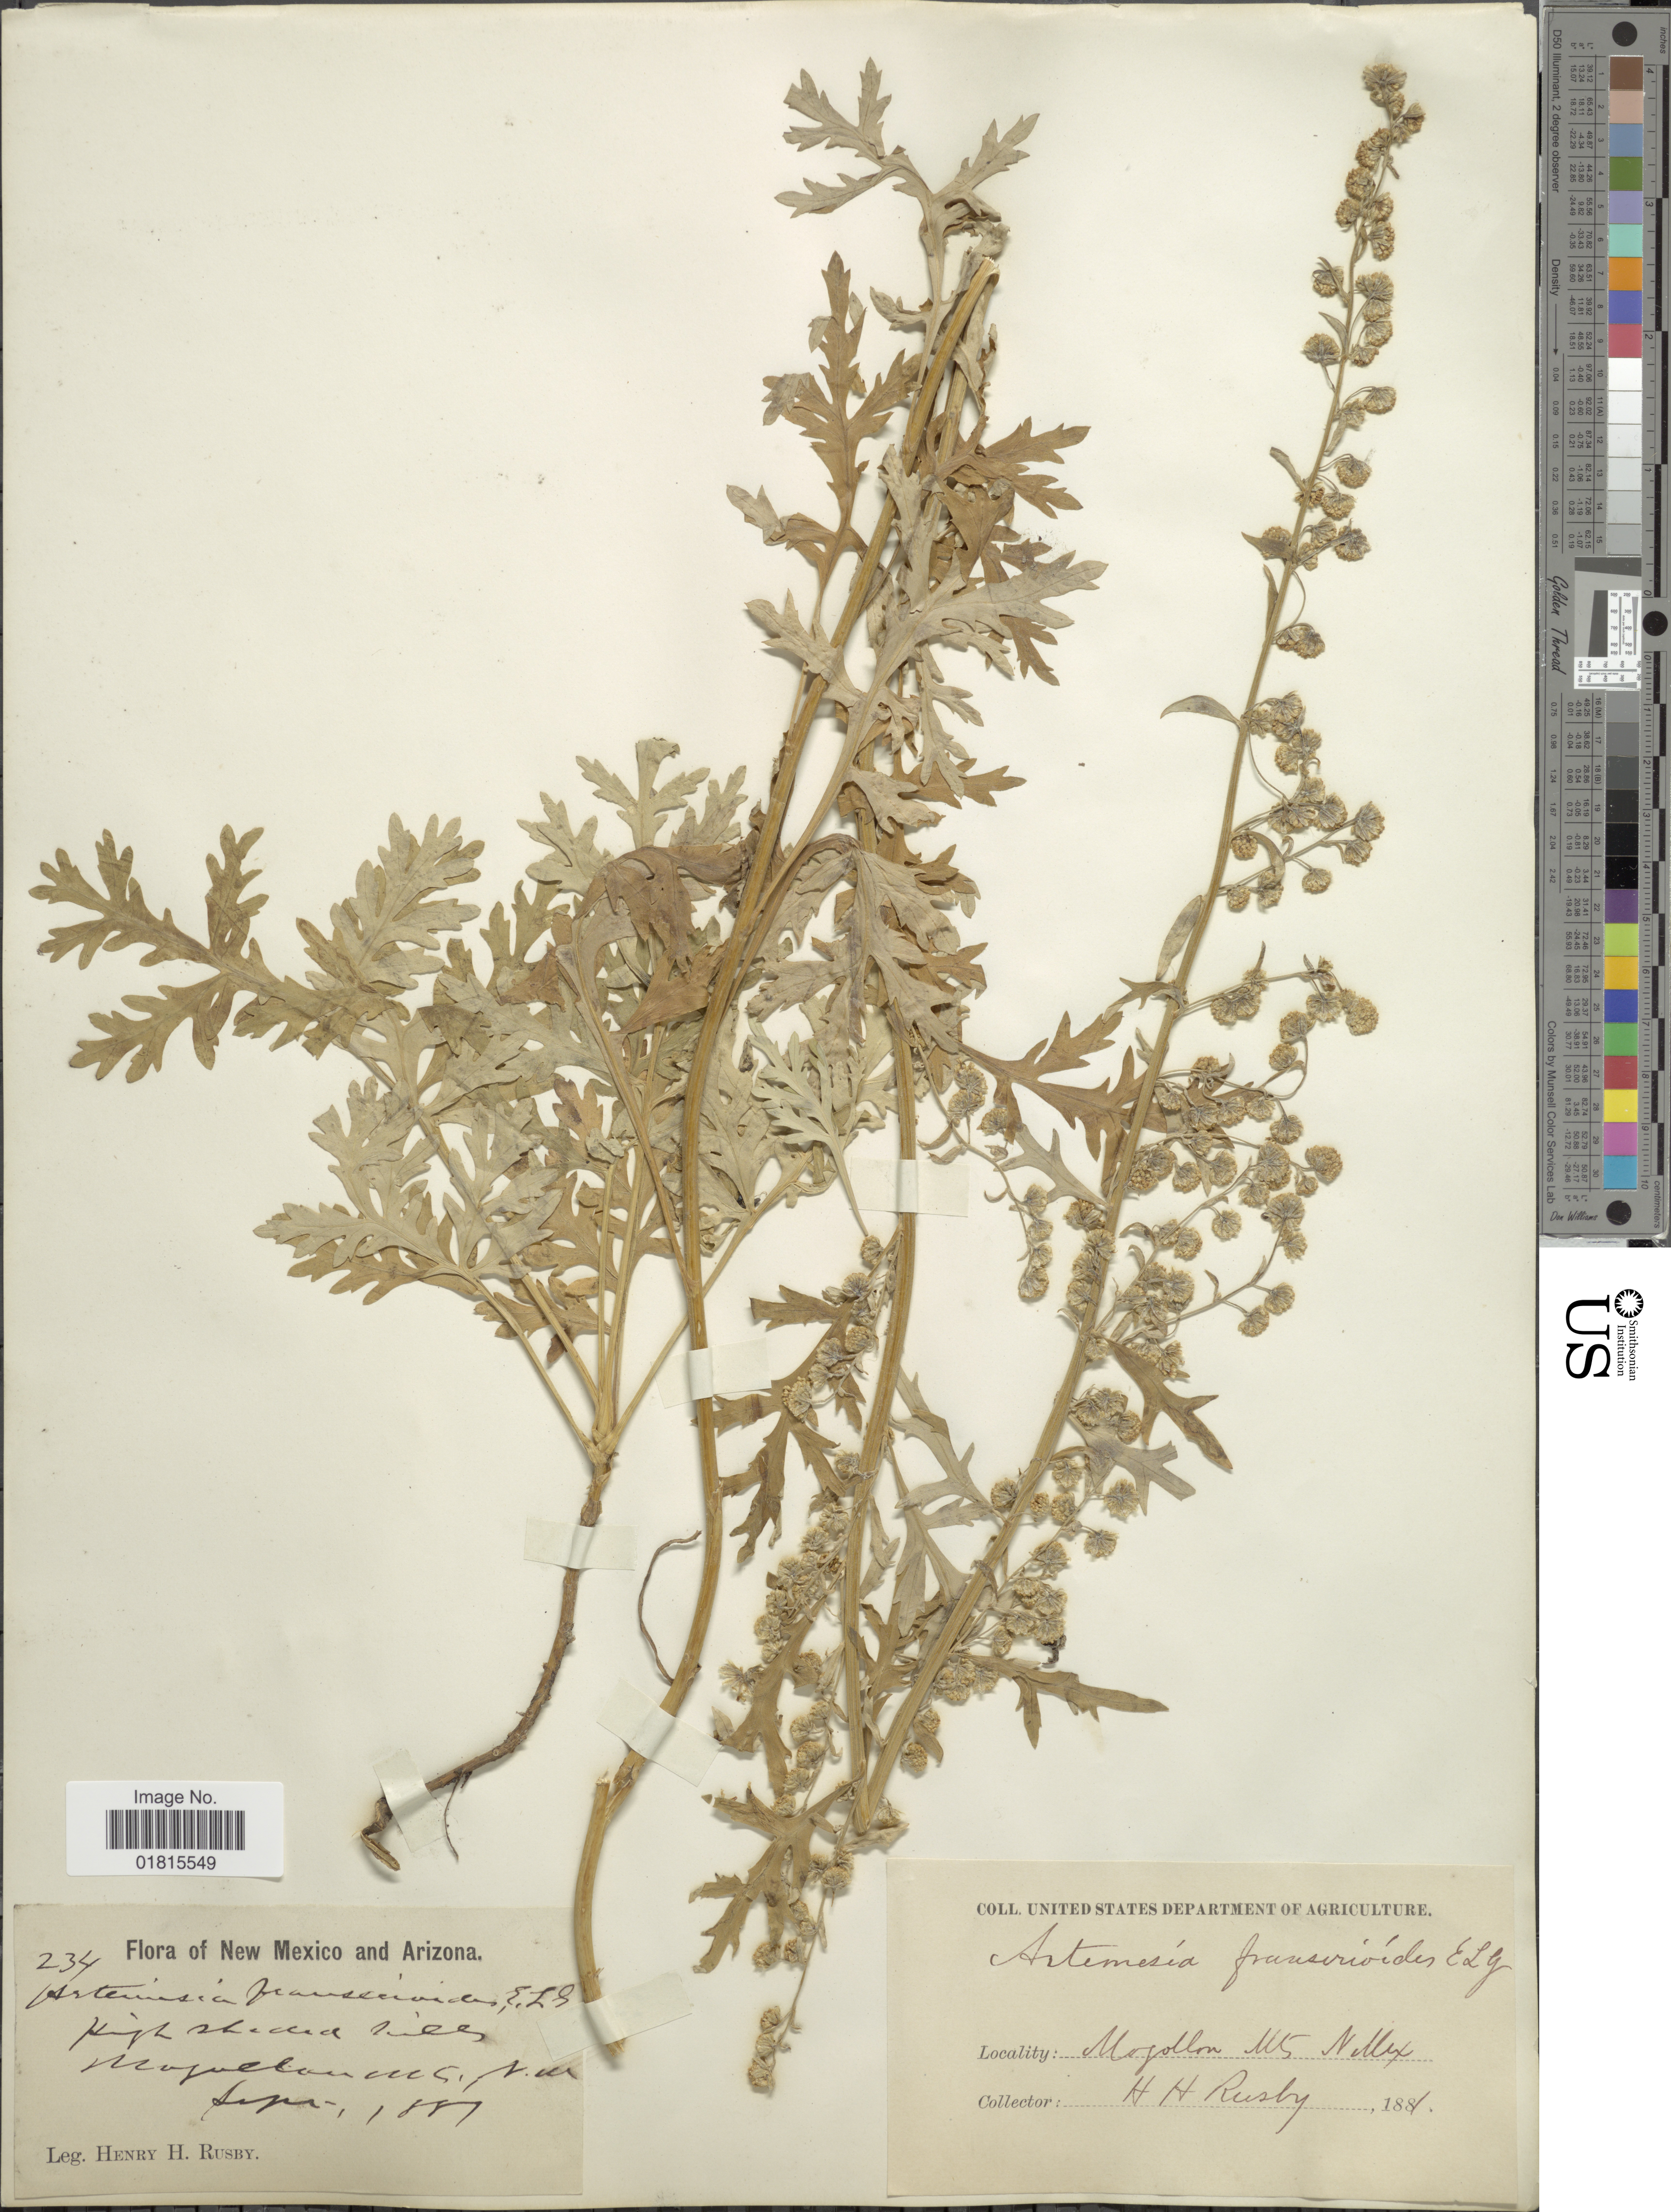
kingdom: Plantae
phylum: Tracheophyta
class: Magnoliopsida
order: Asterales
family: Asteraceae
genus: Artemisia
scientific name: Artemisia franserioides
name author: Greene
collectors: H. H. Rusby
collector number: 234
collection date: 1881-09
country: United States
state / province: New Mexico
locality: Mogollon Mts. N. Mex.